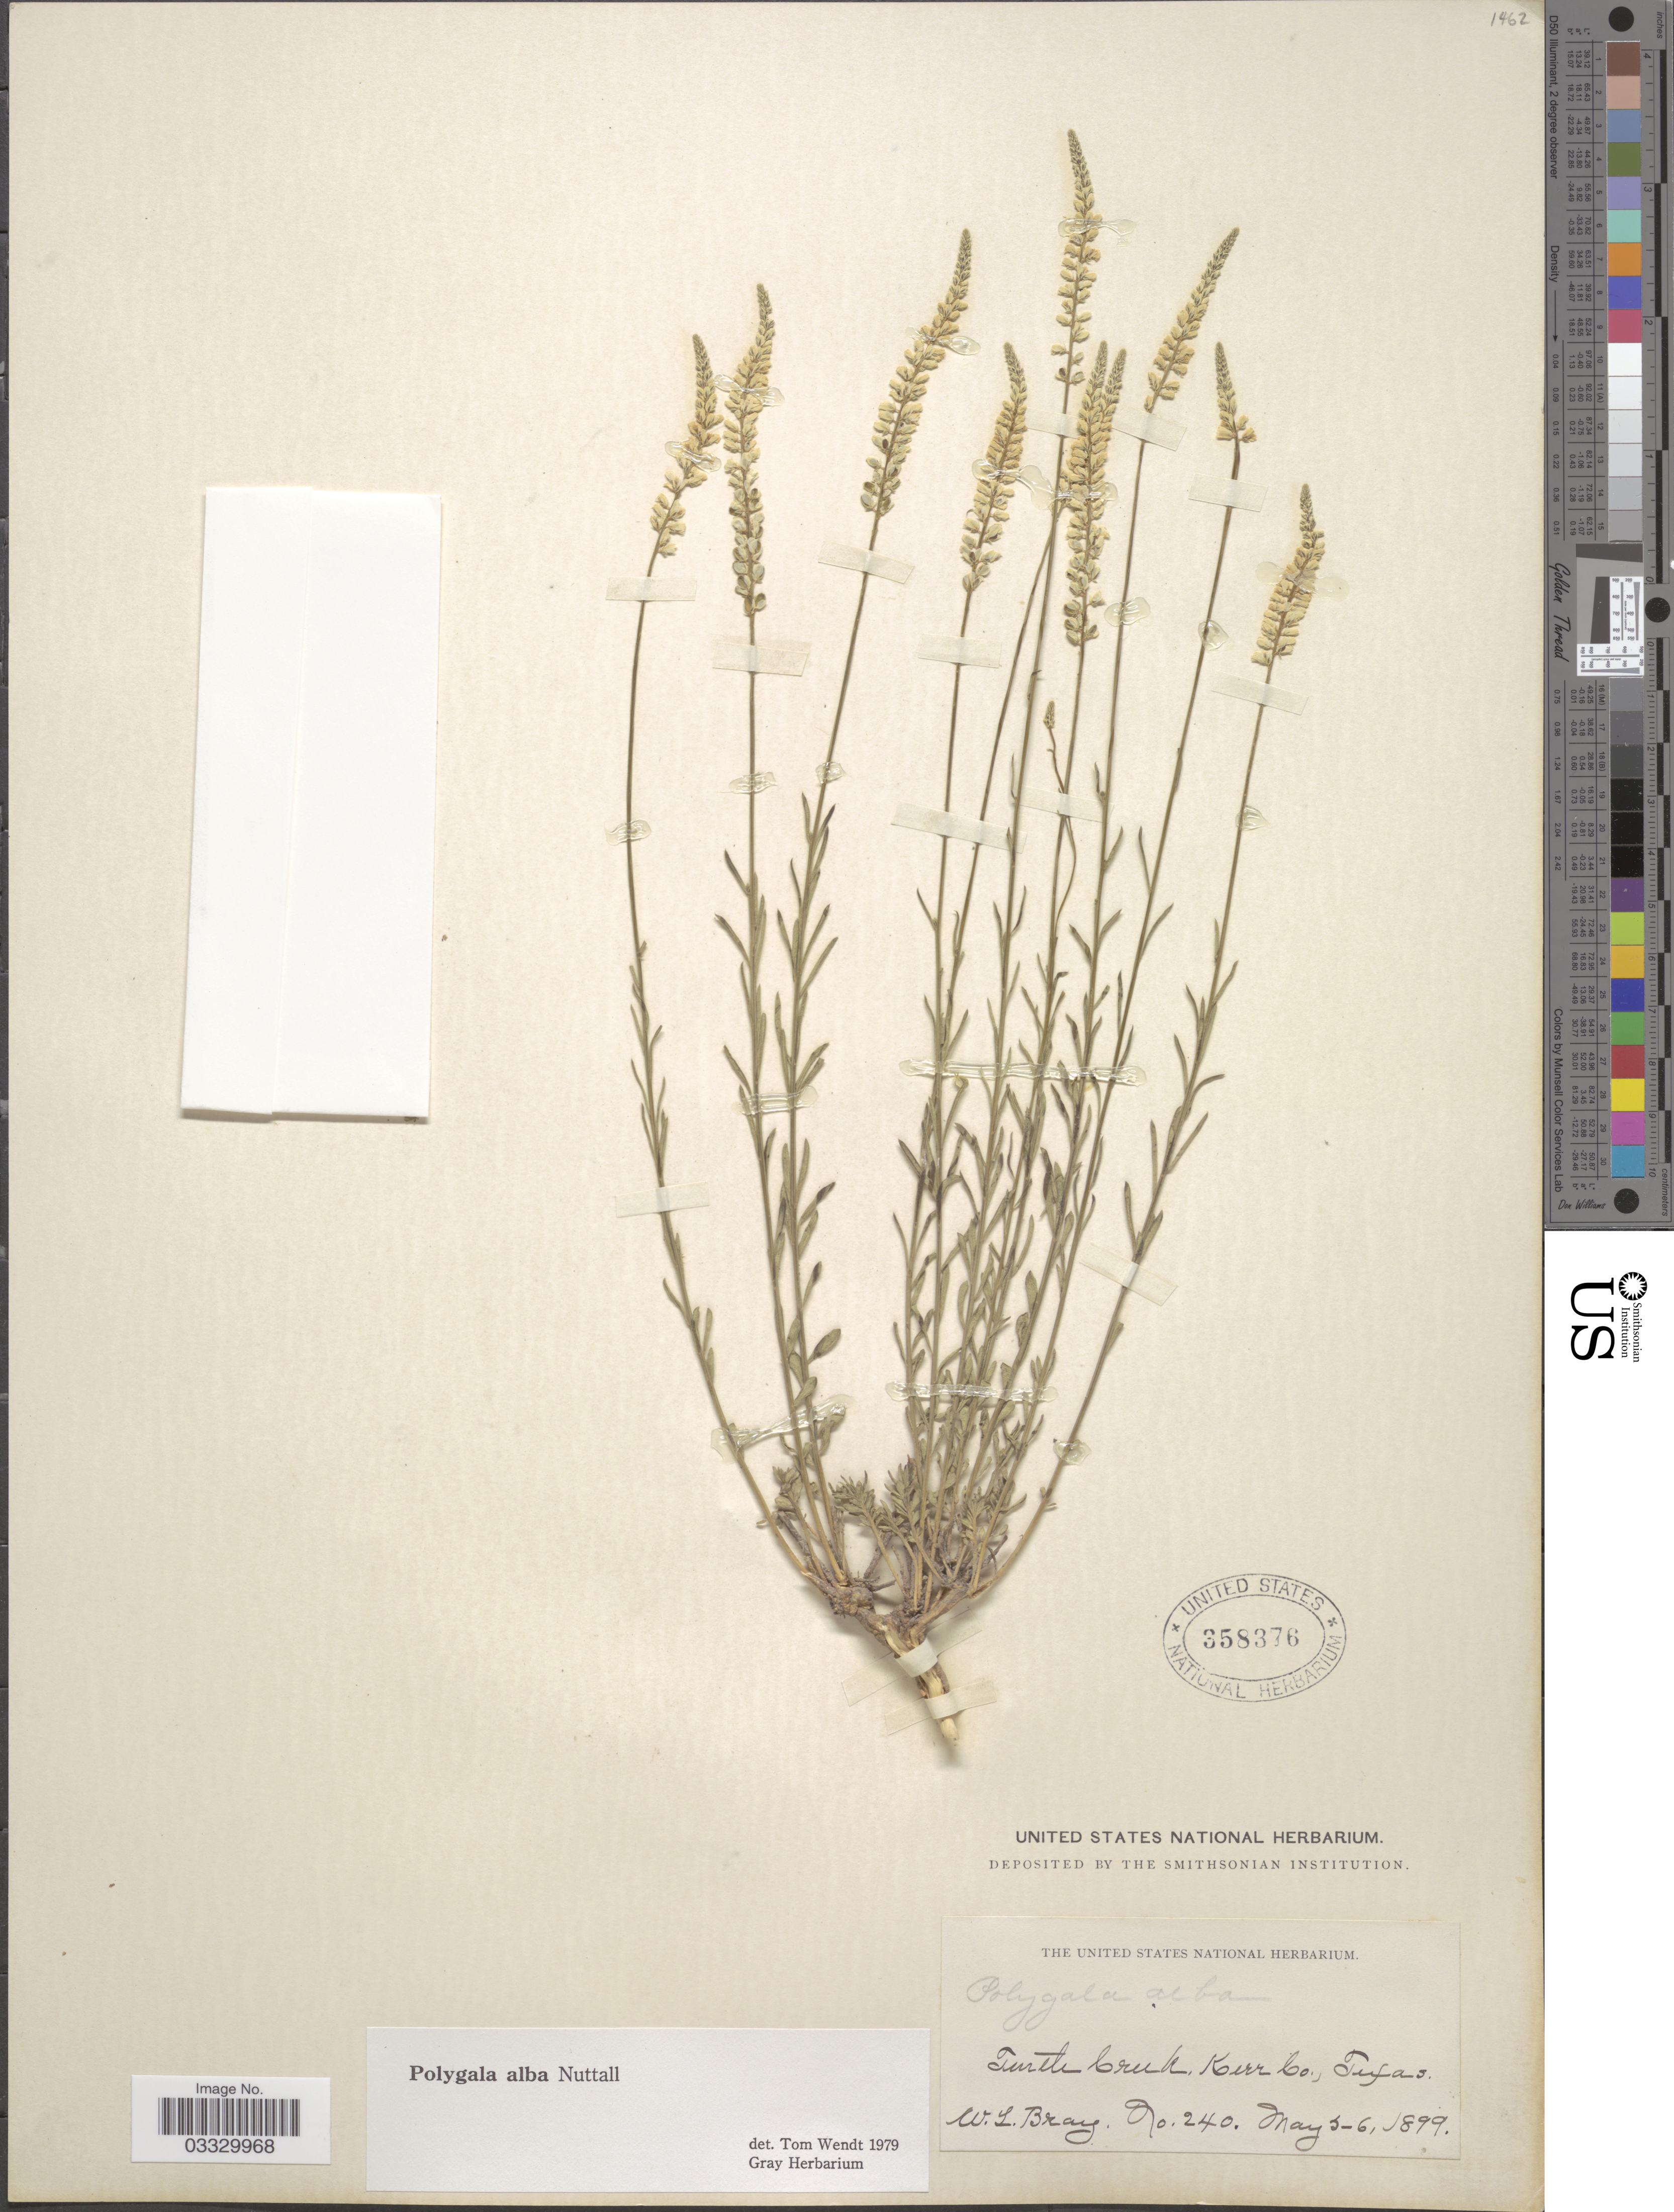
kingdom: Plantae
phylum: Tracheophyta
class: Magnoliopsida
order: Fabales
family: Polygalaceae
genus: Polygala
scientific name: Polygala alba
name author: Nutt.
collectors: W. L. Bray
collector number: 240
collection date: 1899-05-05/1899-05-06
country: United States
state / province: Texas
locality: Turtle Creek, Kerr Co.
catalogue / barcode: US 358376